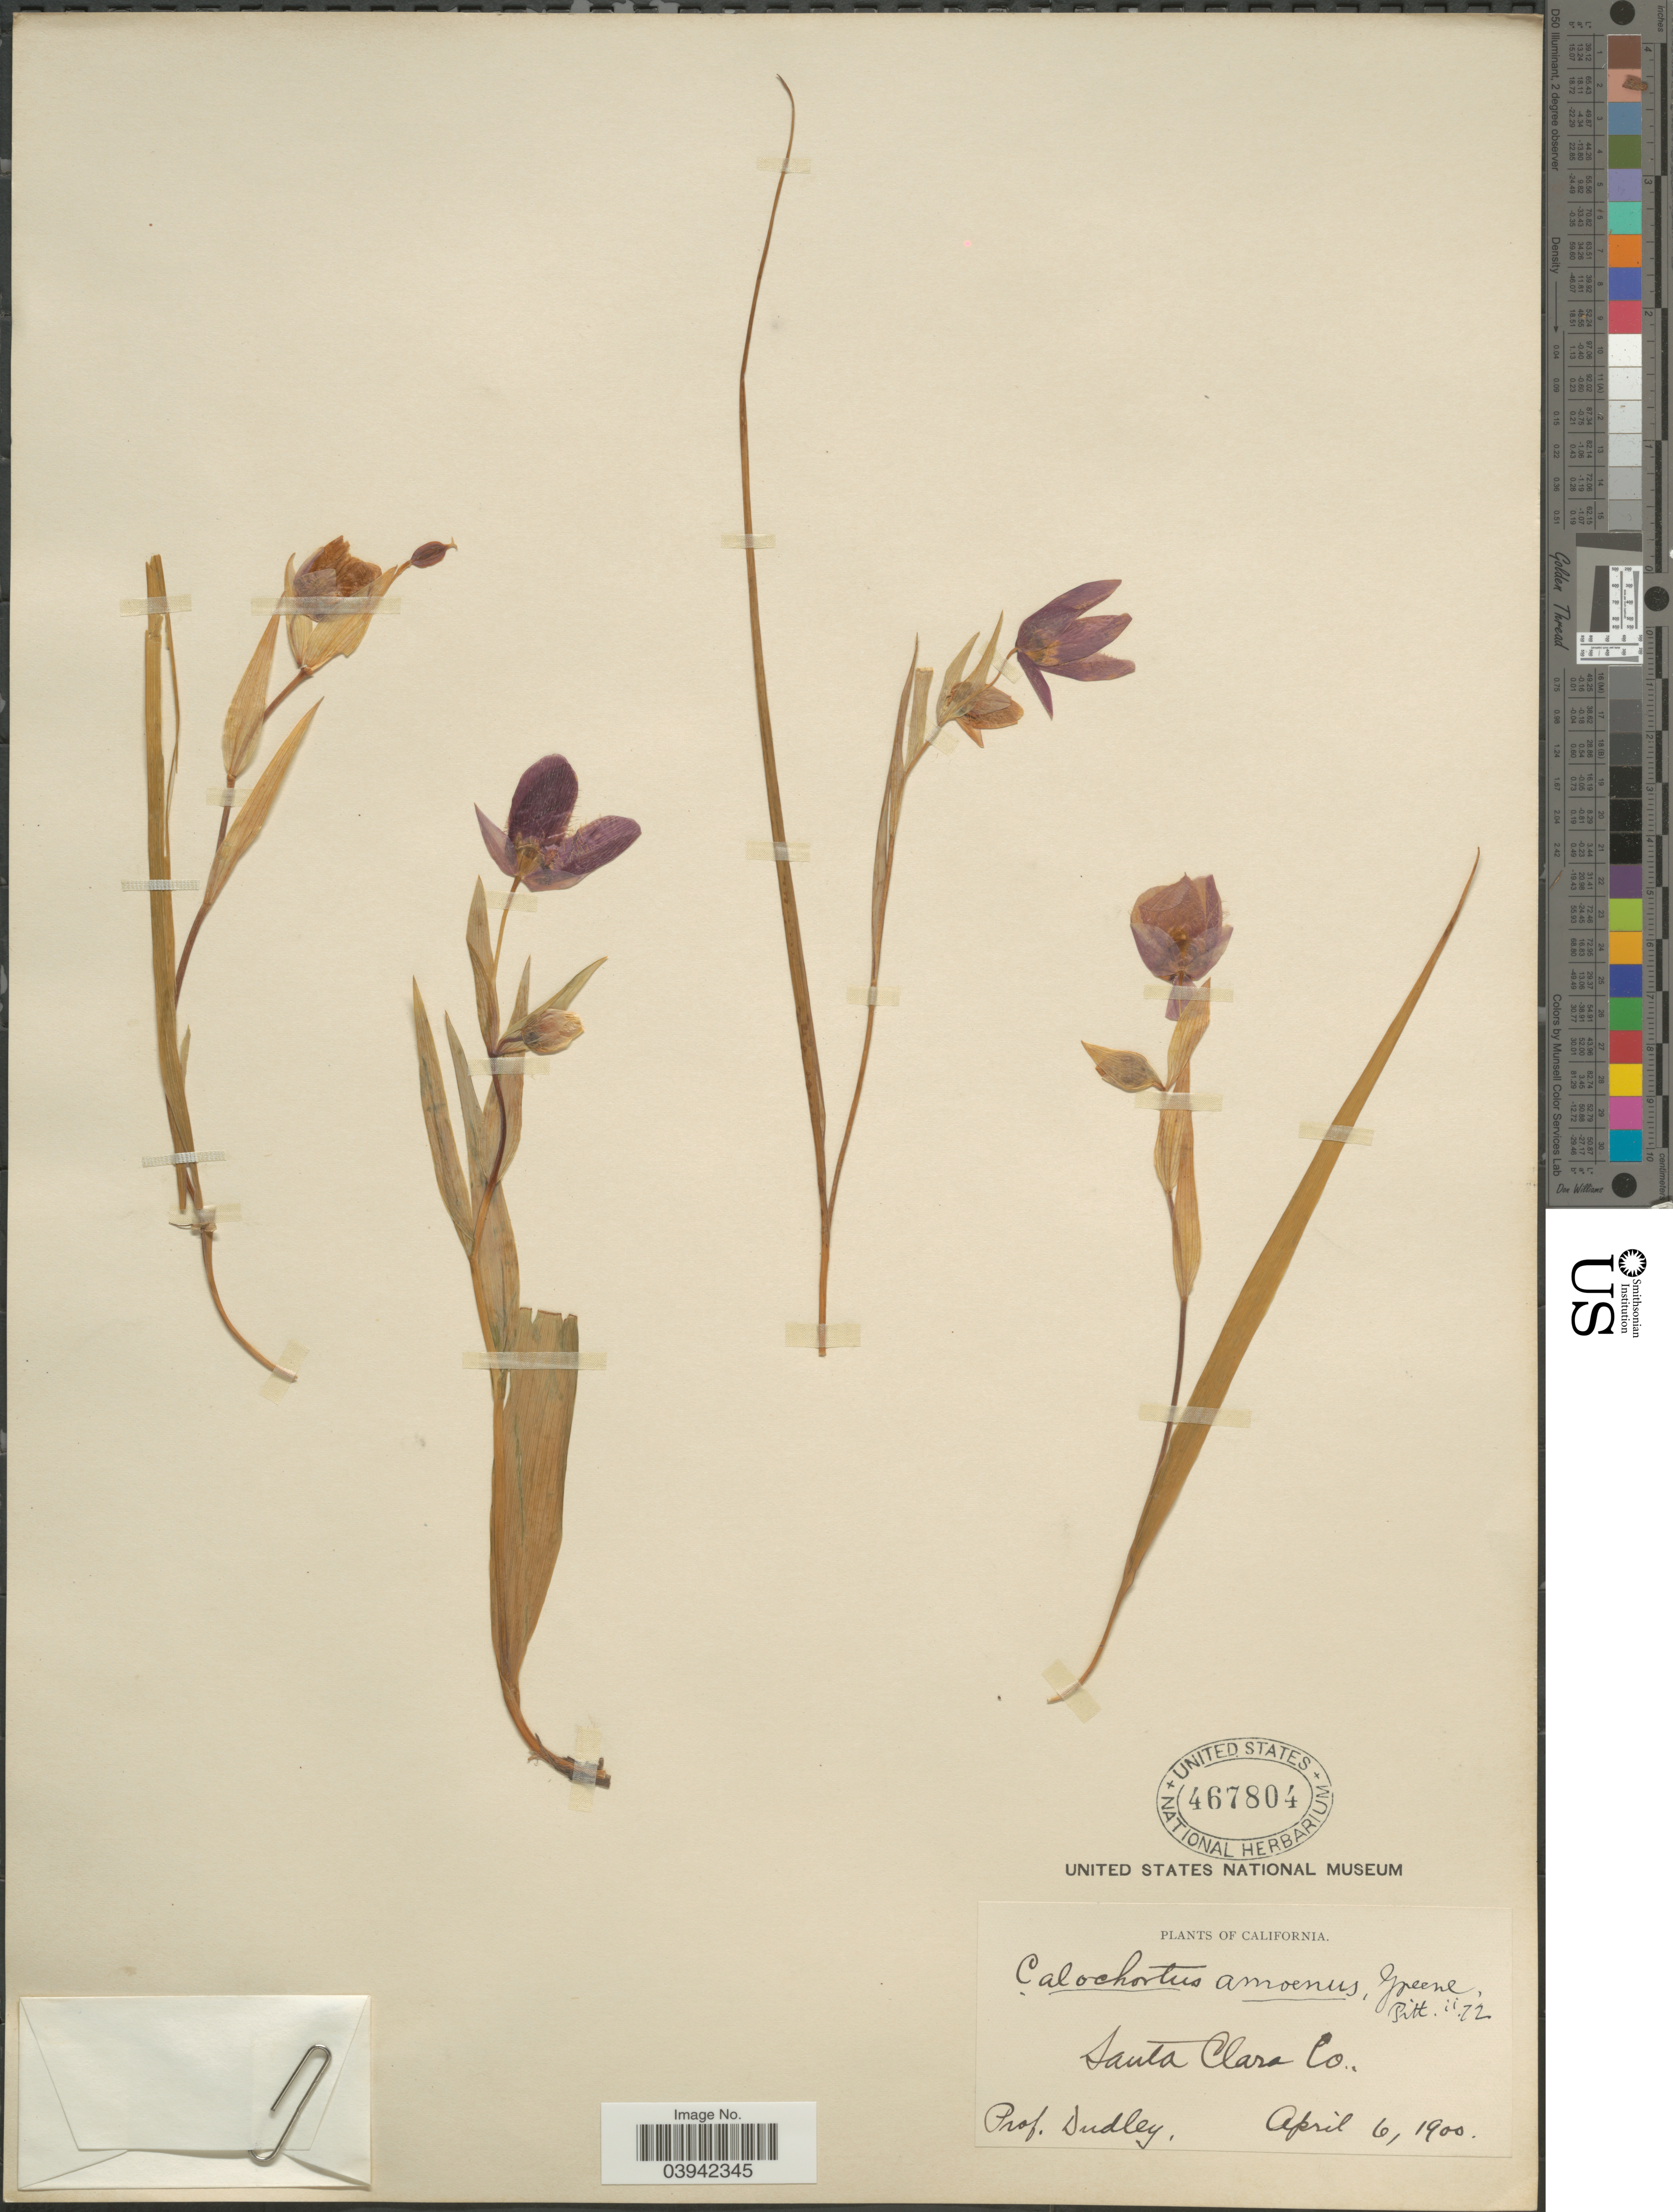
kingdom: Plantae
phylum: Tracheophyta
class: Liliopsida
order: Liliales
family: Liliaceae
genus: Calochortus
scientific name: Calochortus amoenus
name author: Greene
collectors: Dudley, --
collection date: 1900-04-06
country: United States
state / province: California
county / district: Santa Clara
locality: Santa Clara Co.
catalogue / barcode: US 467804